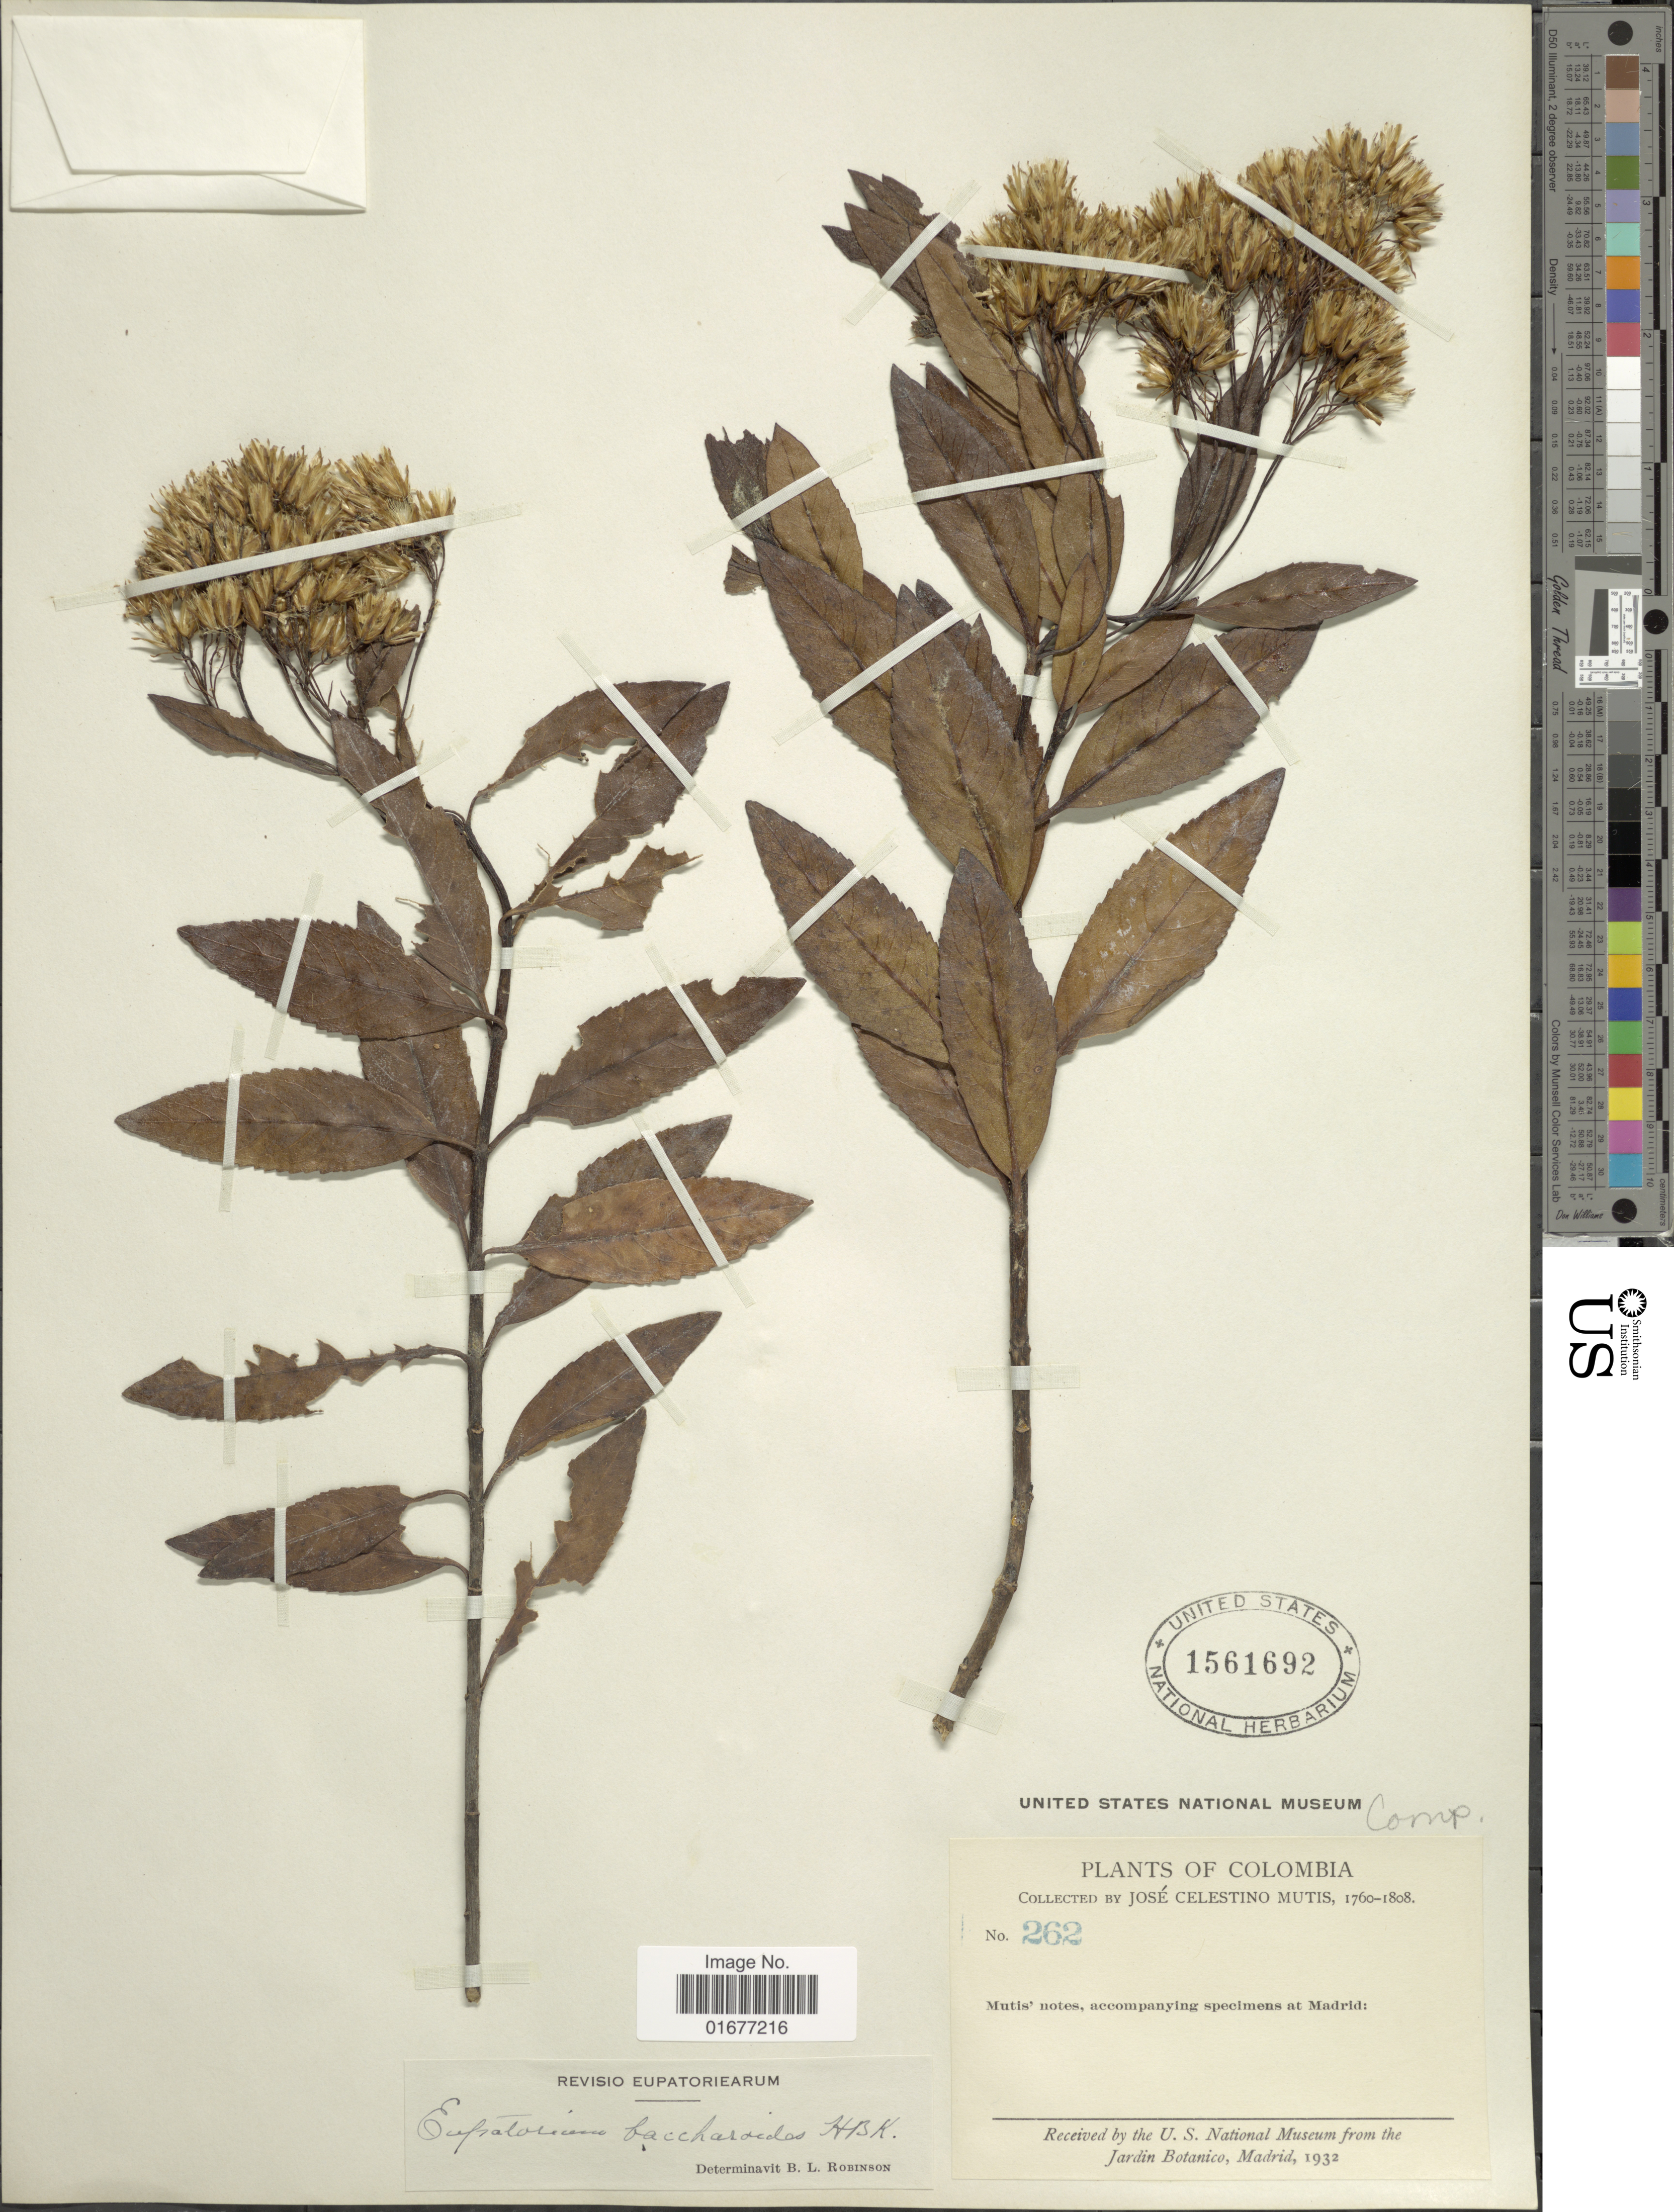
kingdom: Plantae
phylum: Tracheophyta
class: Magnoliopsida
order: Asterales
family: Asteraceae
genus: Ageratina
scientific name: Ageratina baccharoides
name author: (Kunth) R.M. King & H. Rob.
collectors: J. C. B. Mutis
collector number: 262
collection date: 1760/1808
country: Colombia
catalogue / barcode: US 1561692